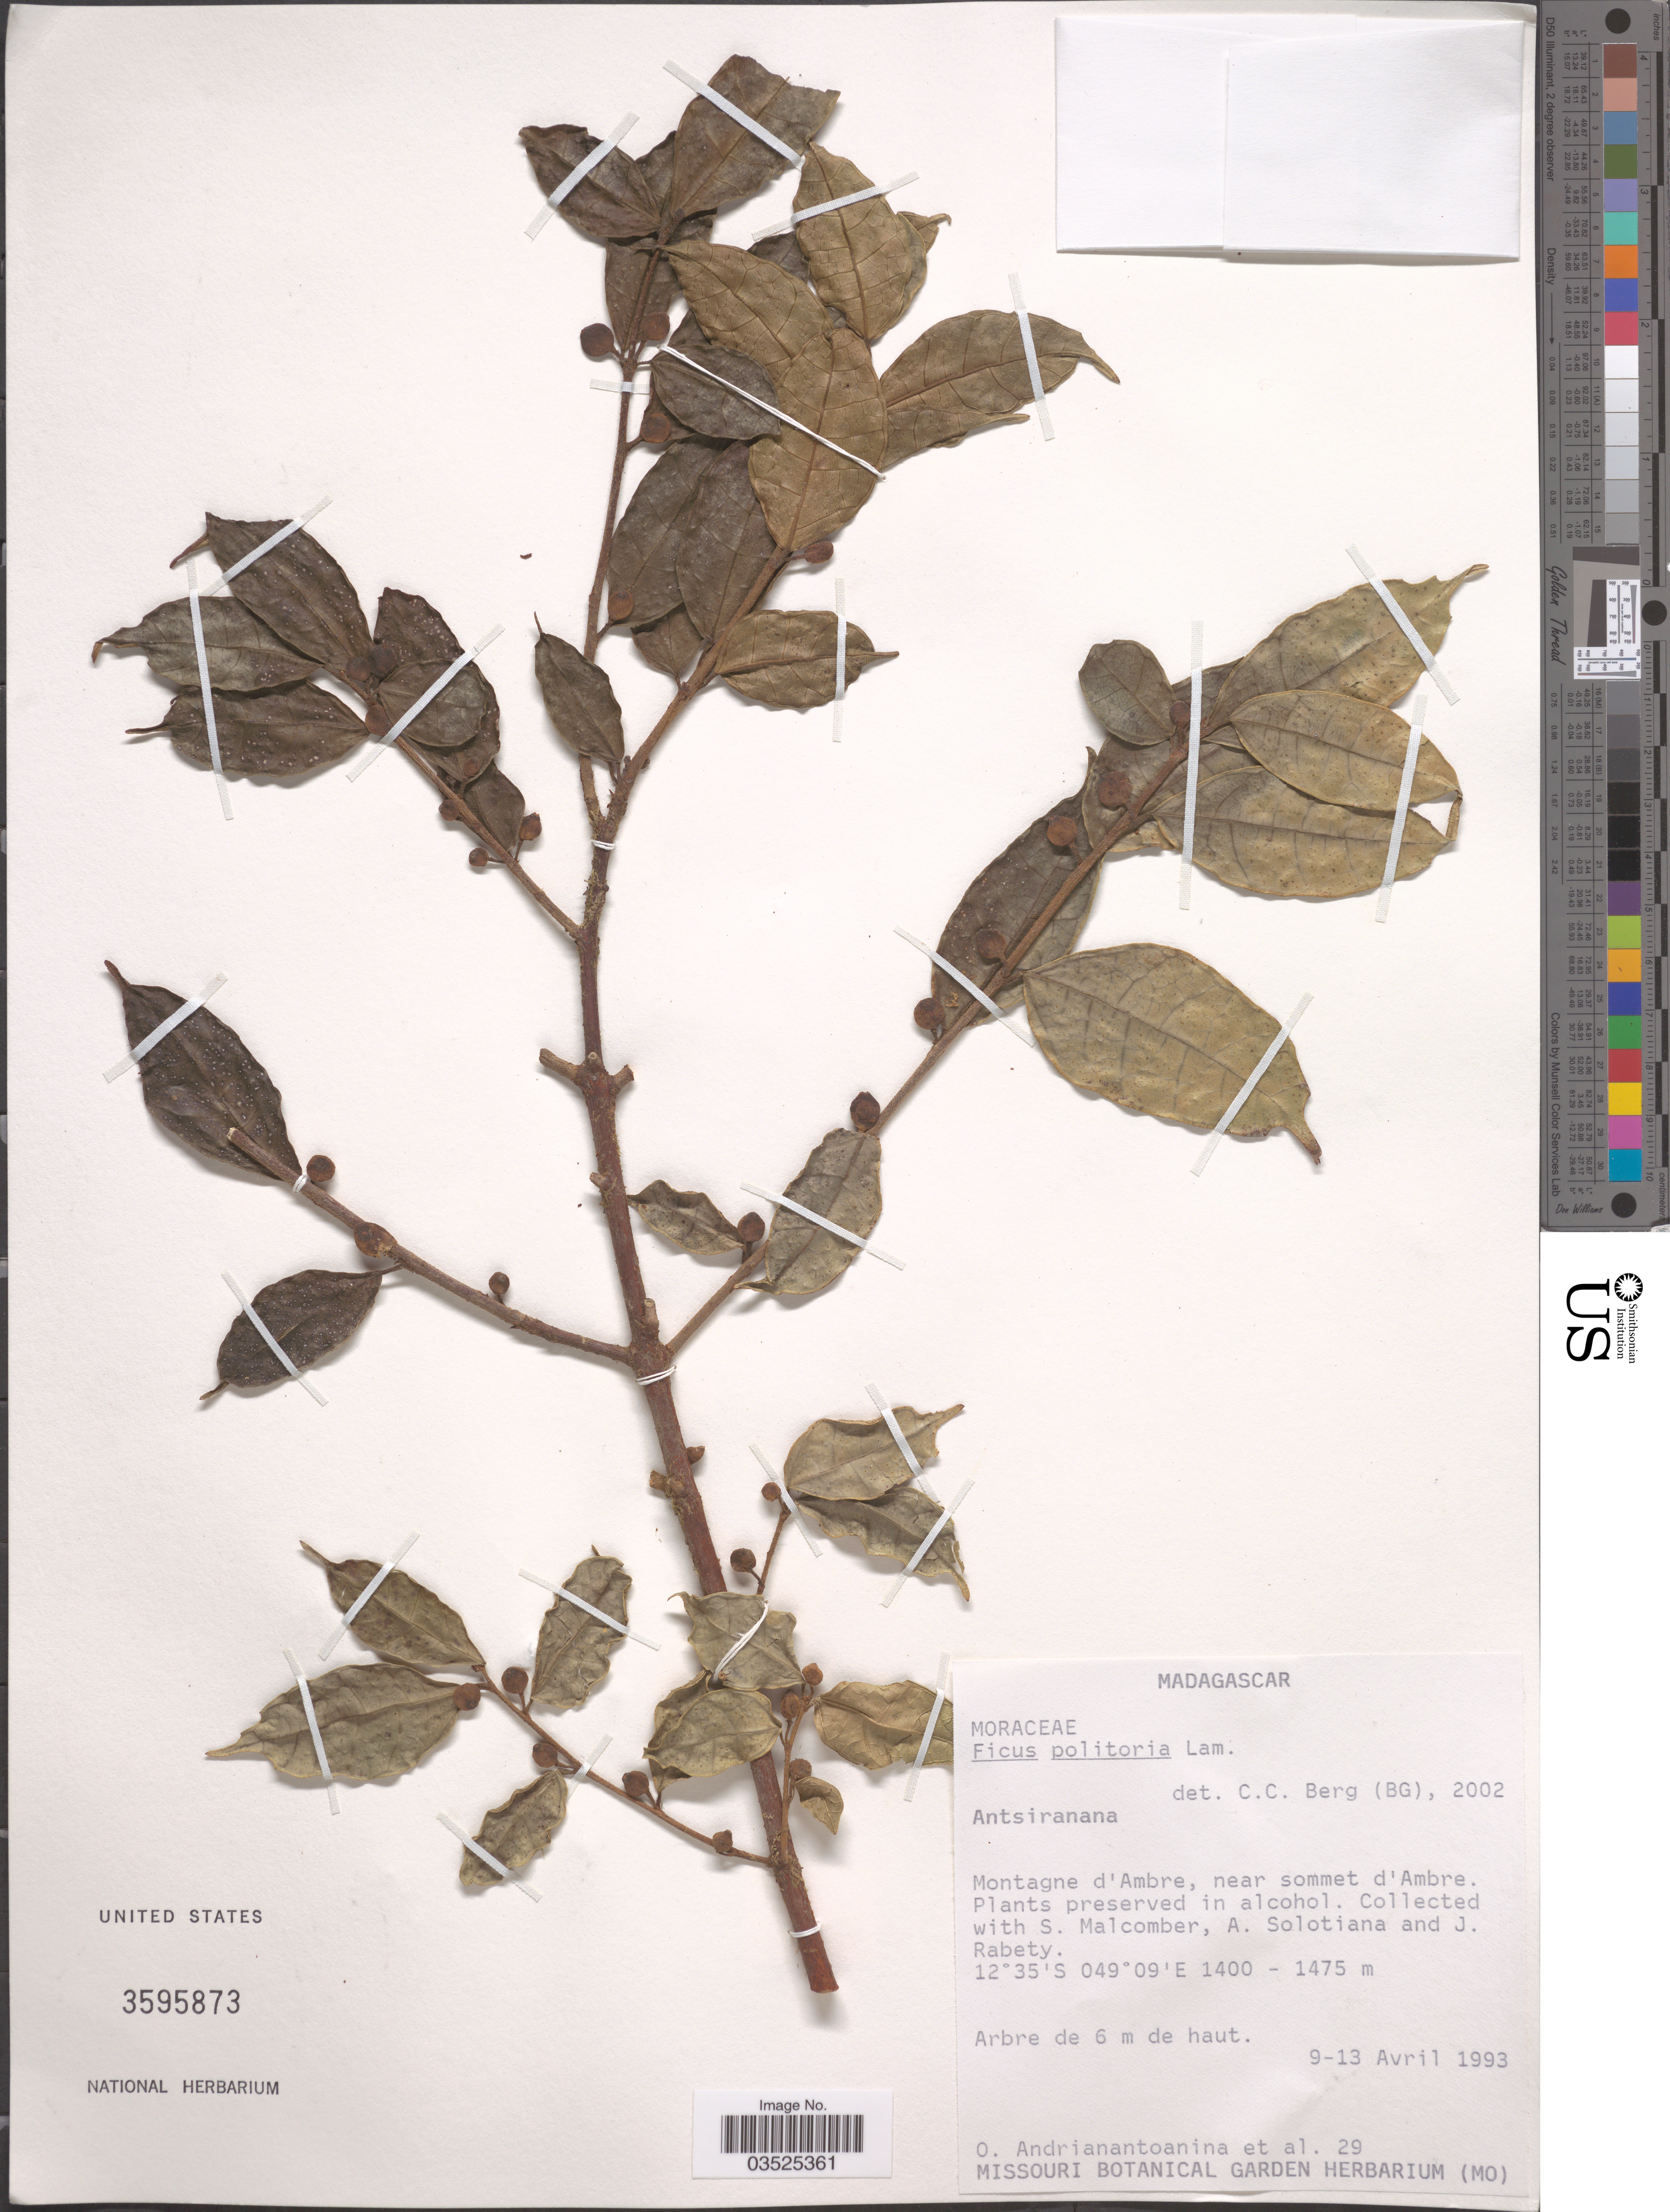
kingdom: Plantae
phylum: Tracheophyta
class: Magnoliopsida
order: Rosales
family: Moraceae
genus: Ficus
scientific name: Ficus politoria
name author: Lam.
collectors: O. Andrianantoanina, S. T. Malcomber, A. Solotiana & J. Rabety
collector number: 29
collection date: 1993-04-09/1993-04-13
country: Madagascar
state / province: Diana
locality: Montagne d'Ambre, near sommet d'Ambre.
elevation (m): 1400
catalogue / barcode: US 3595873